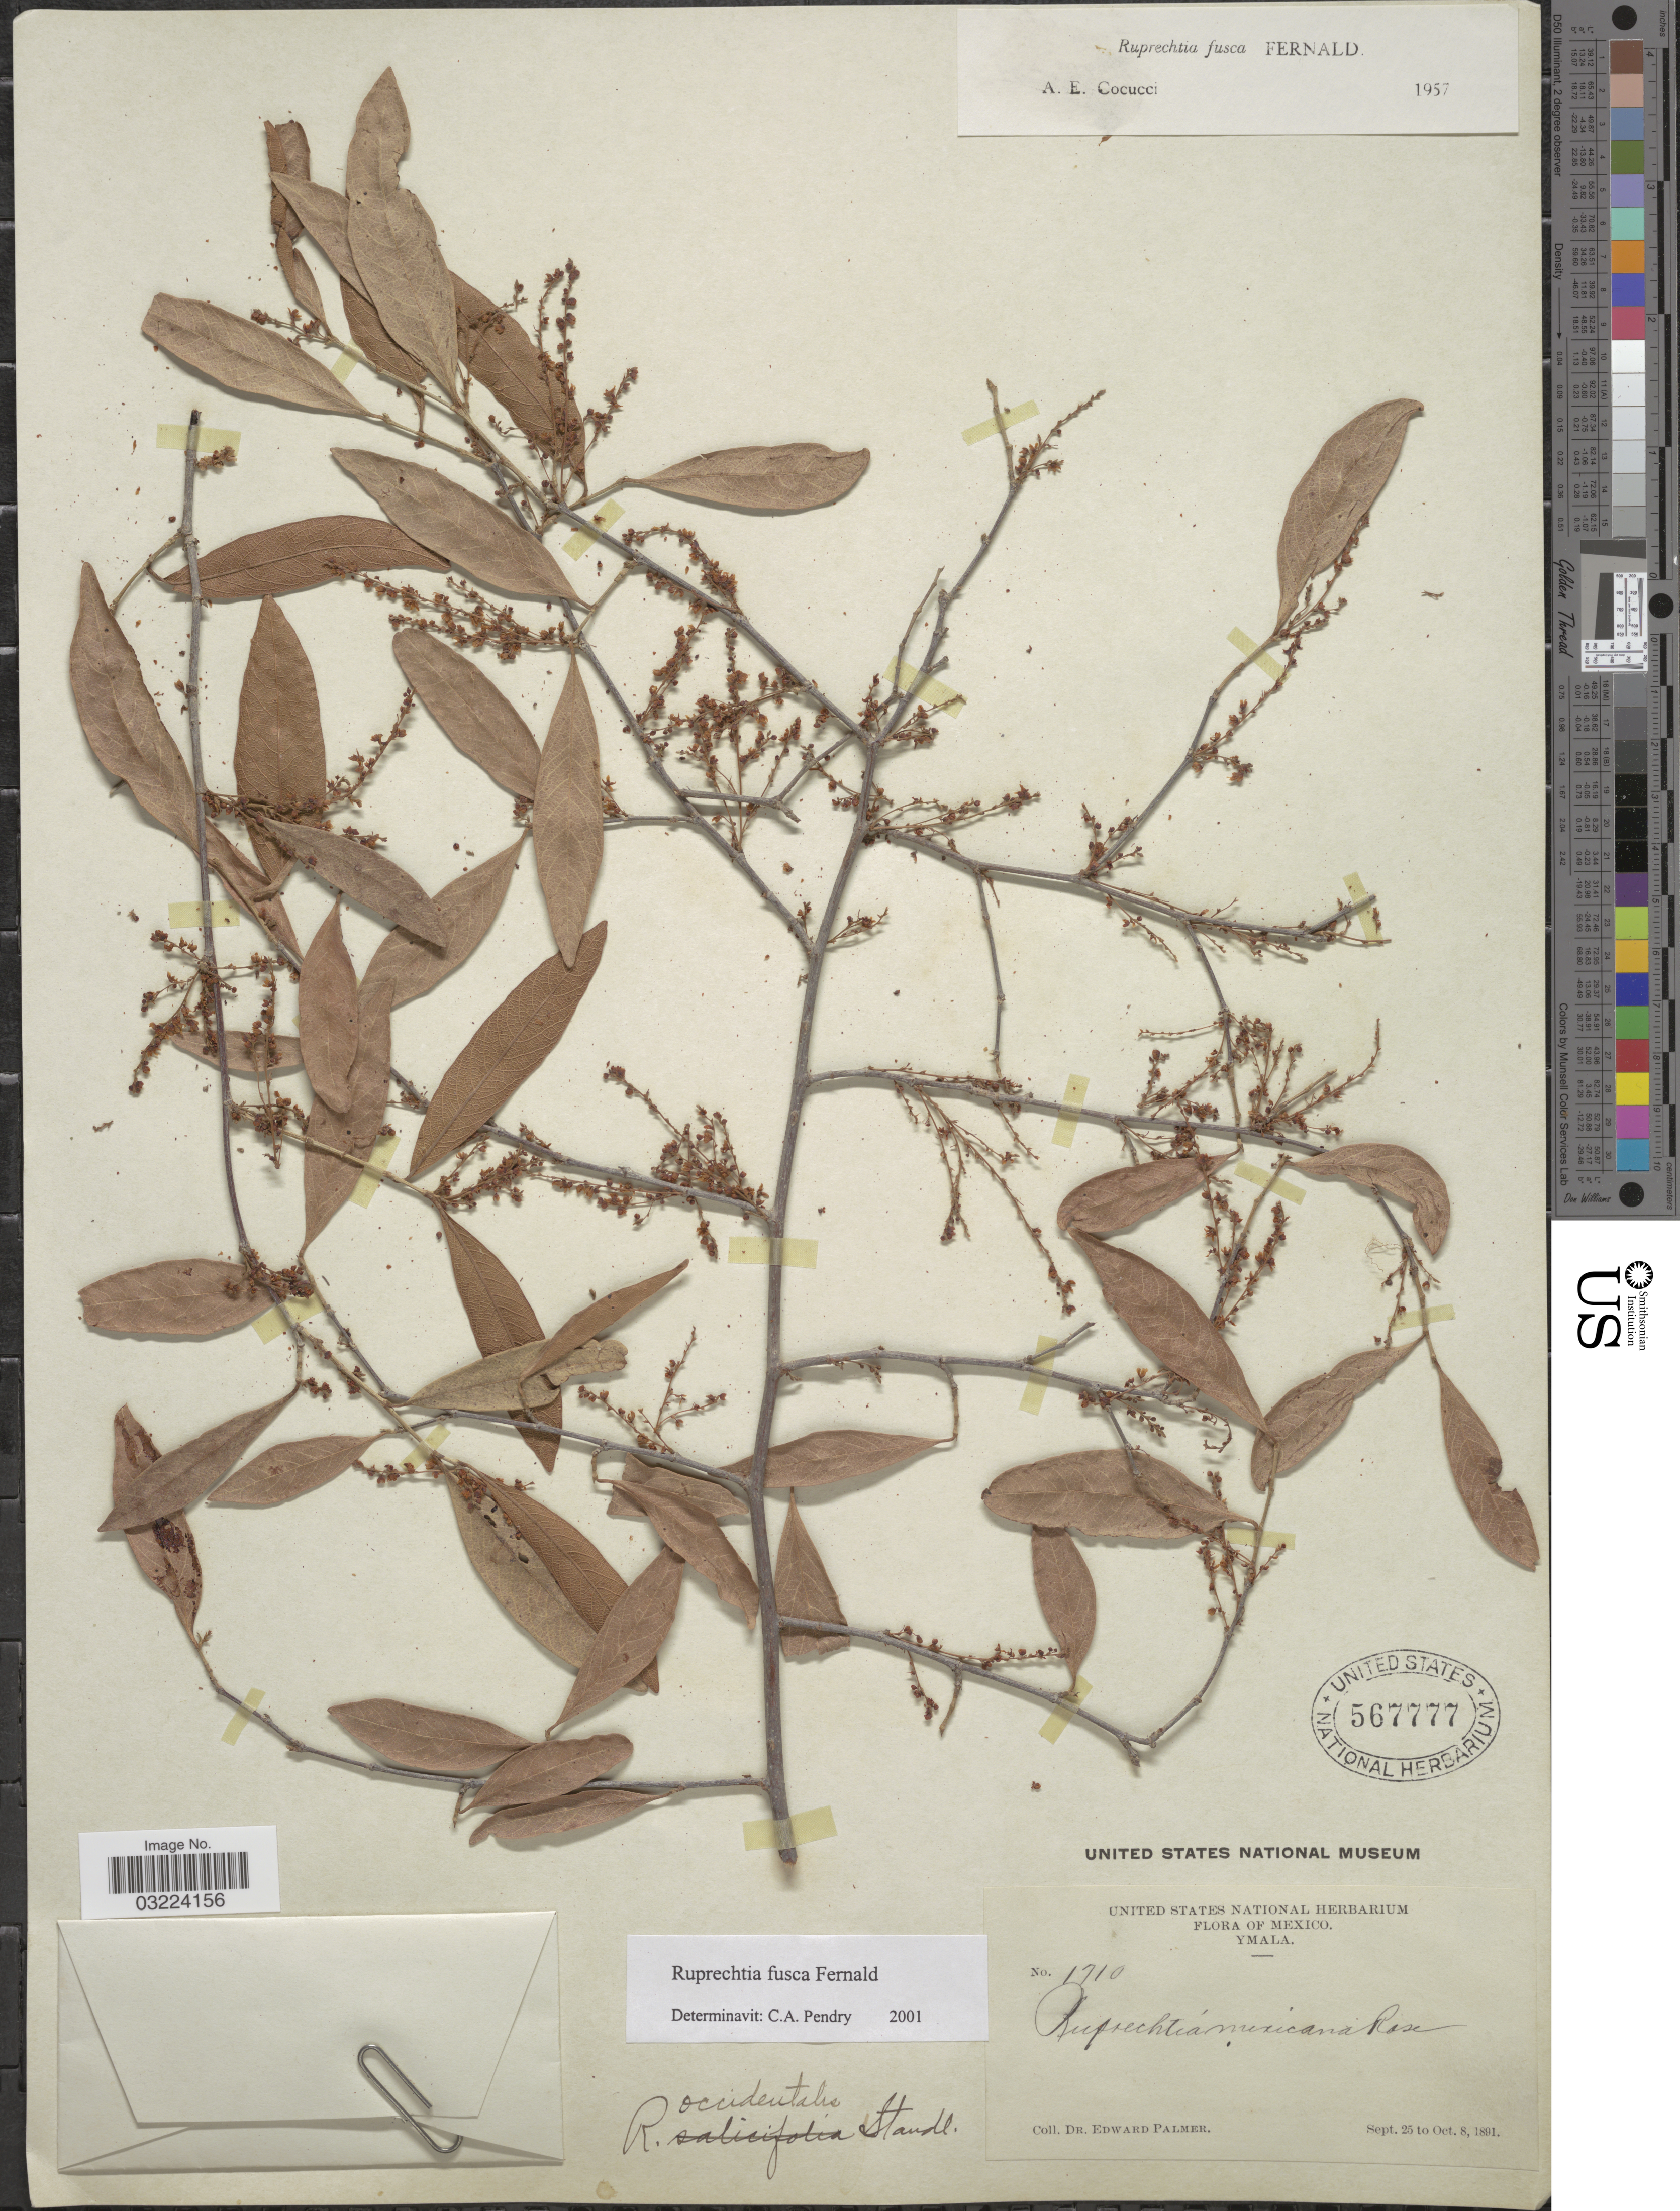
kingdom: Plantae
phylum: Tracheophyta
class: Magnoliopsida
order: Caryophyllales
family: Polygonaceae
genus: Ruprechtia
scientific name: Ruprechtia fusca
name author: Fernald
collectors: E. Palmer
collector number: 1710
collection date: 1891-09-25/1891-10-08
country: Mexico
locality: Ymala.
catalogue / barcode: US 567777